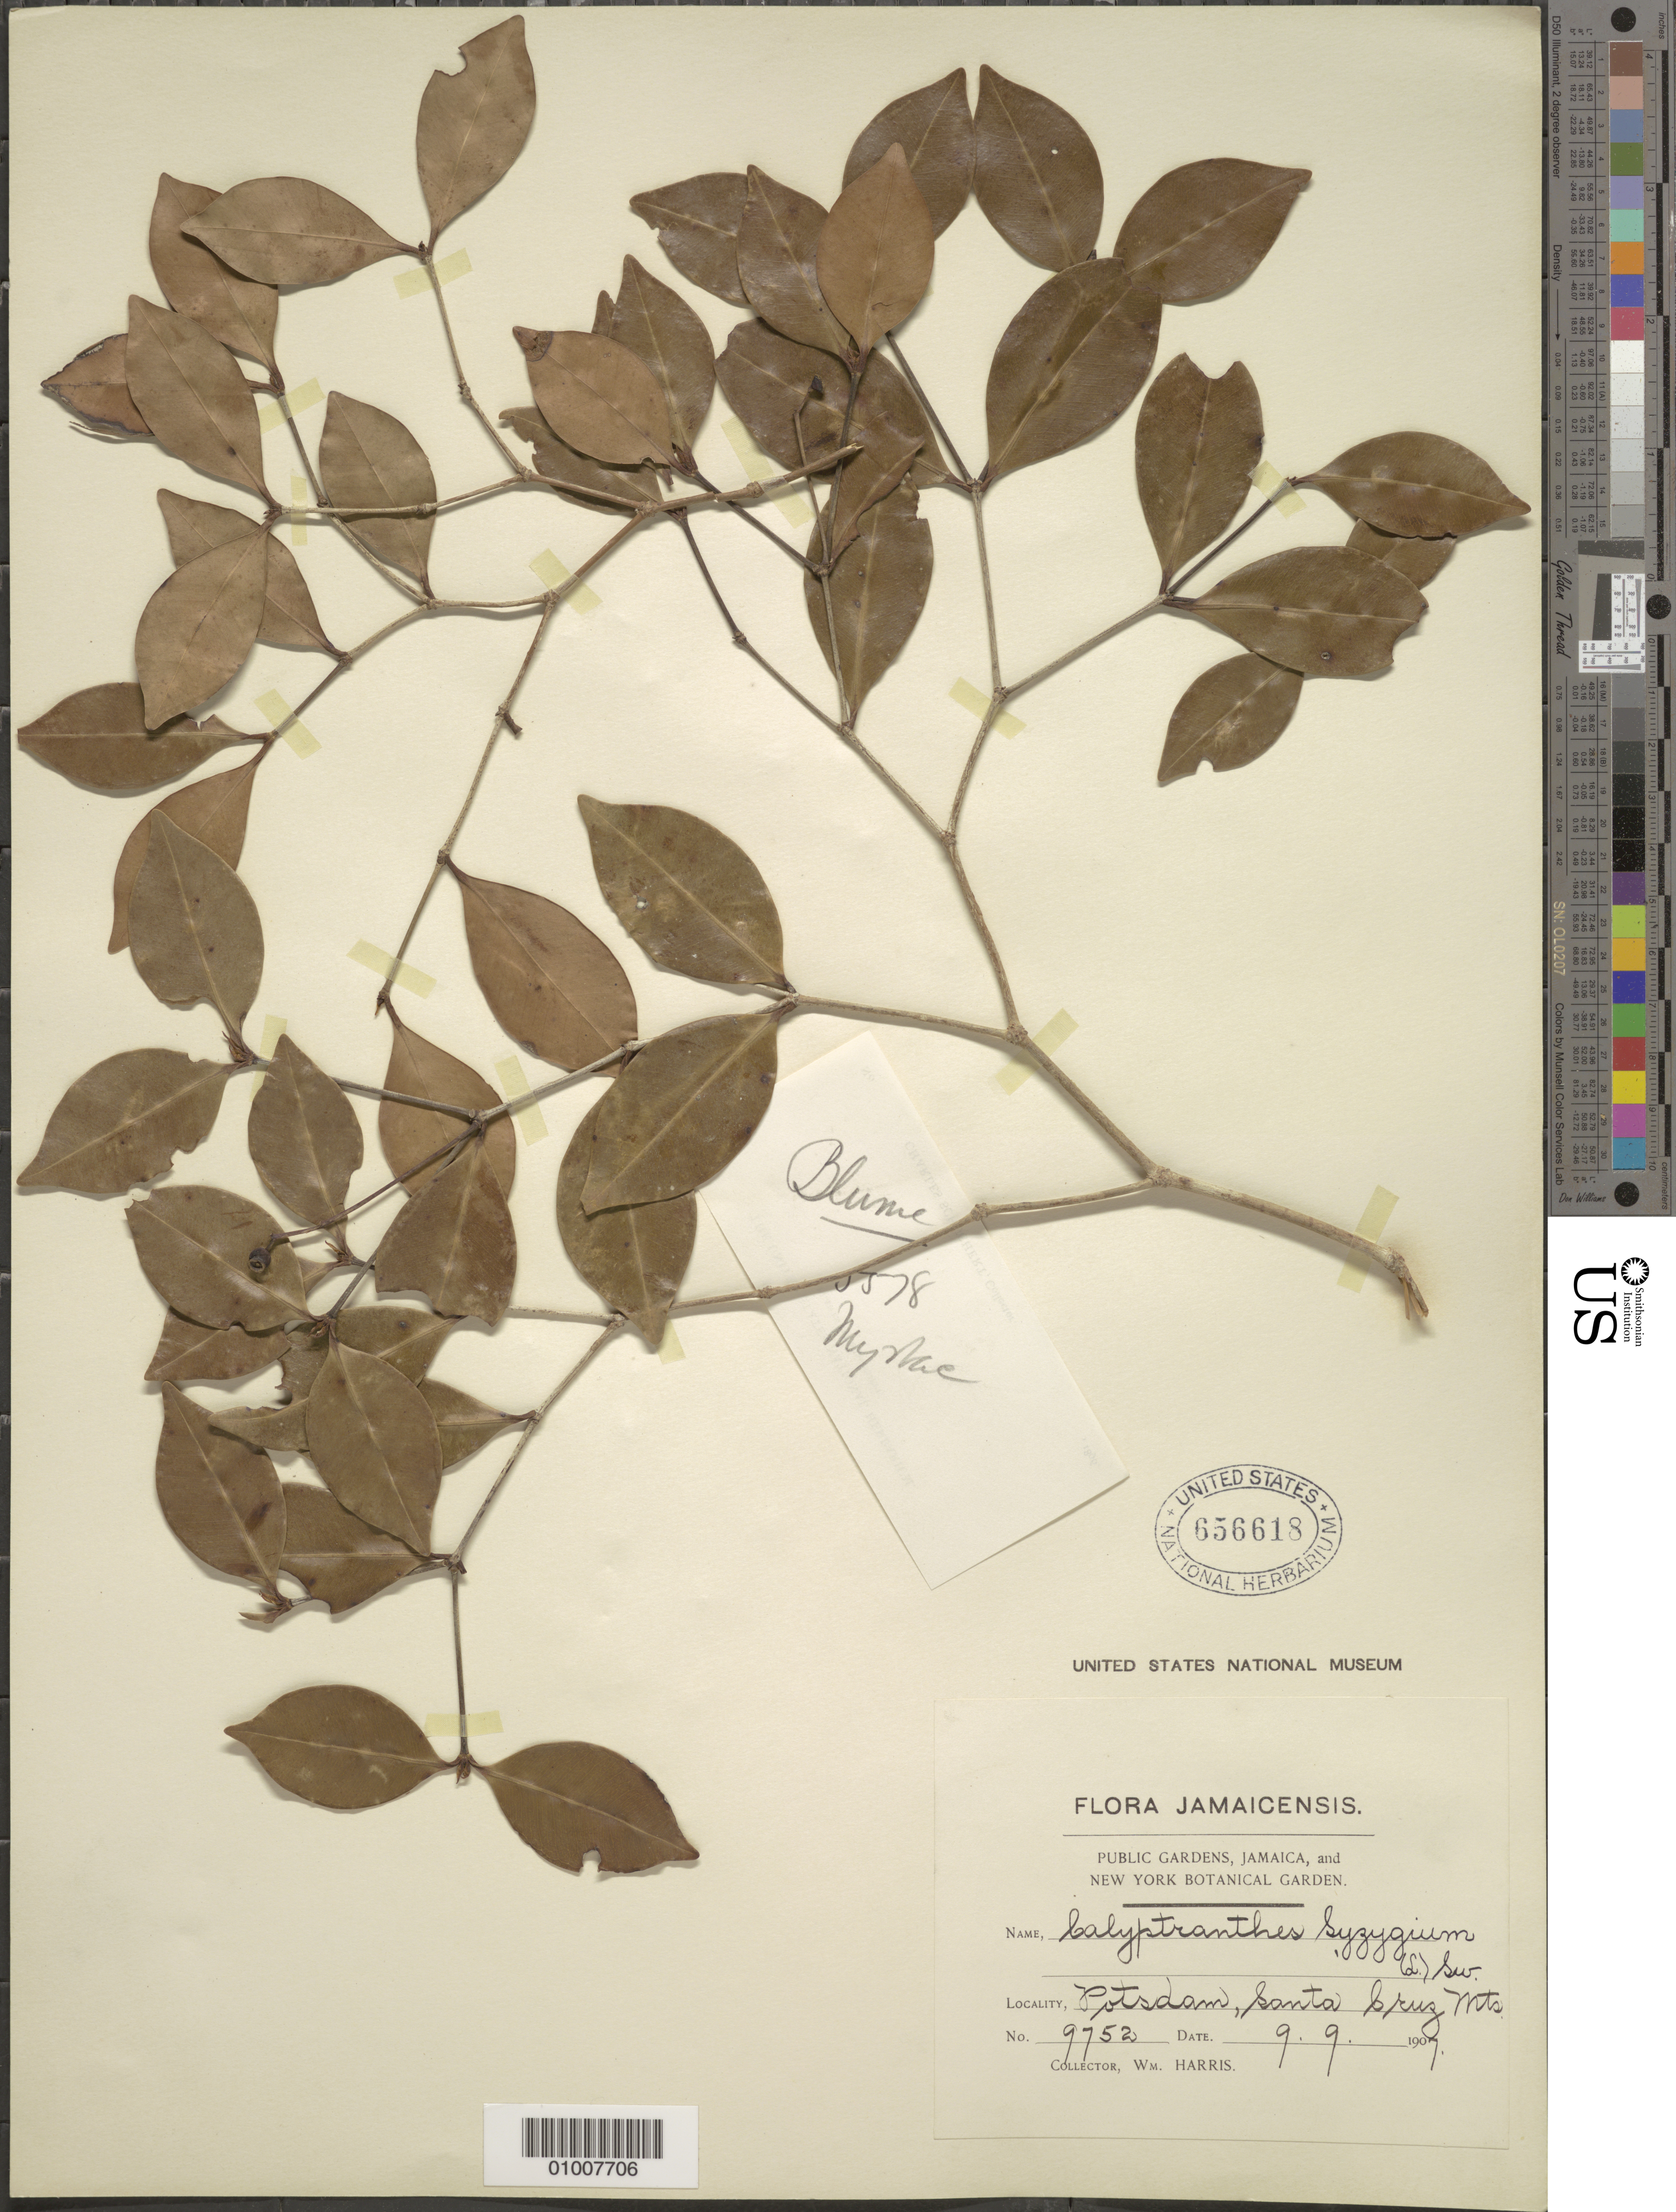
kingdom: Plantae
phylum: Tracheophyta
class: Magnoliopsida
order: Myrtales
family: Myrtaceae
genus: Myrcia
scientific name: Myrcia zuzygium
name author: (L.) A.R. Lourenço & E. Lucas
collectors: W. H. Harris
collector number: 9752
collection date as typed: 09 Sep 1907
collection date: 1907-09-09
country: Jamaica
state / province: Saint Elizabeth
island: Jamaica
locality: Potsdam, Santa Cruz Mountains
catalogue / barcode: US 656618